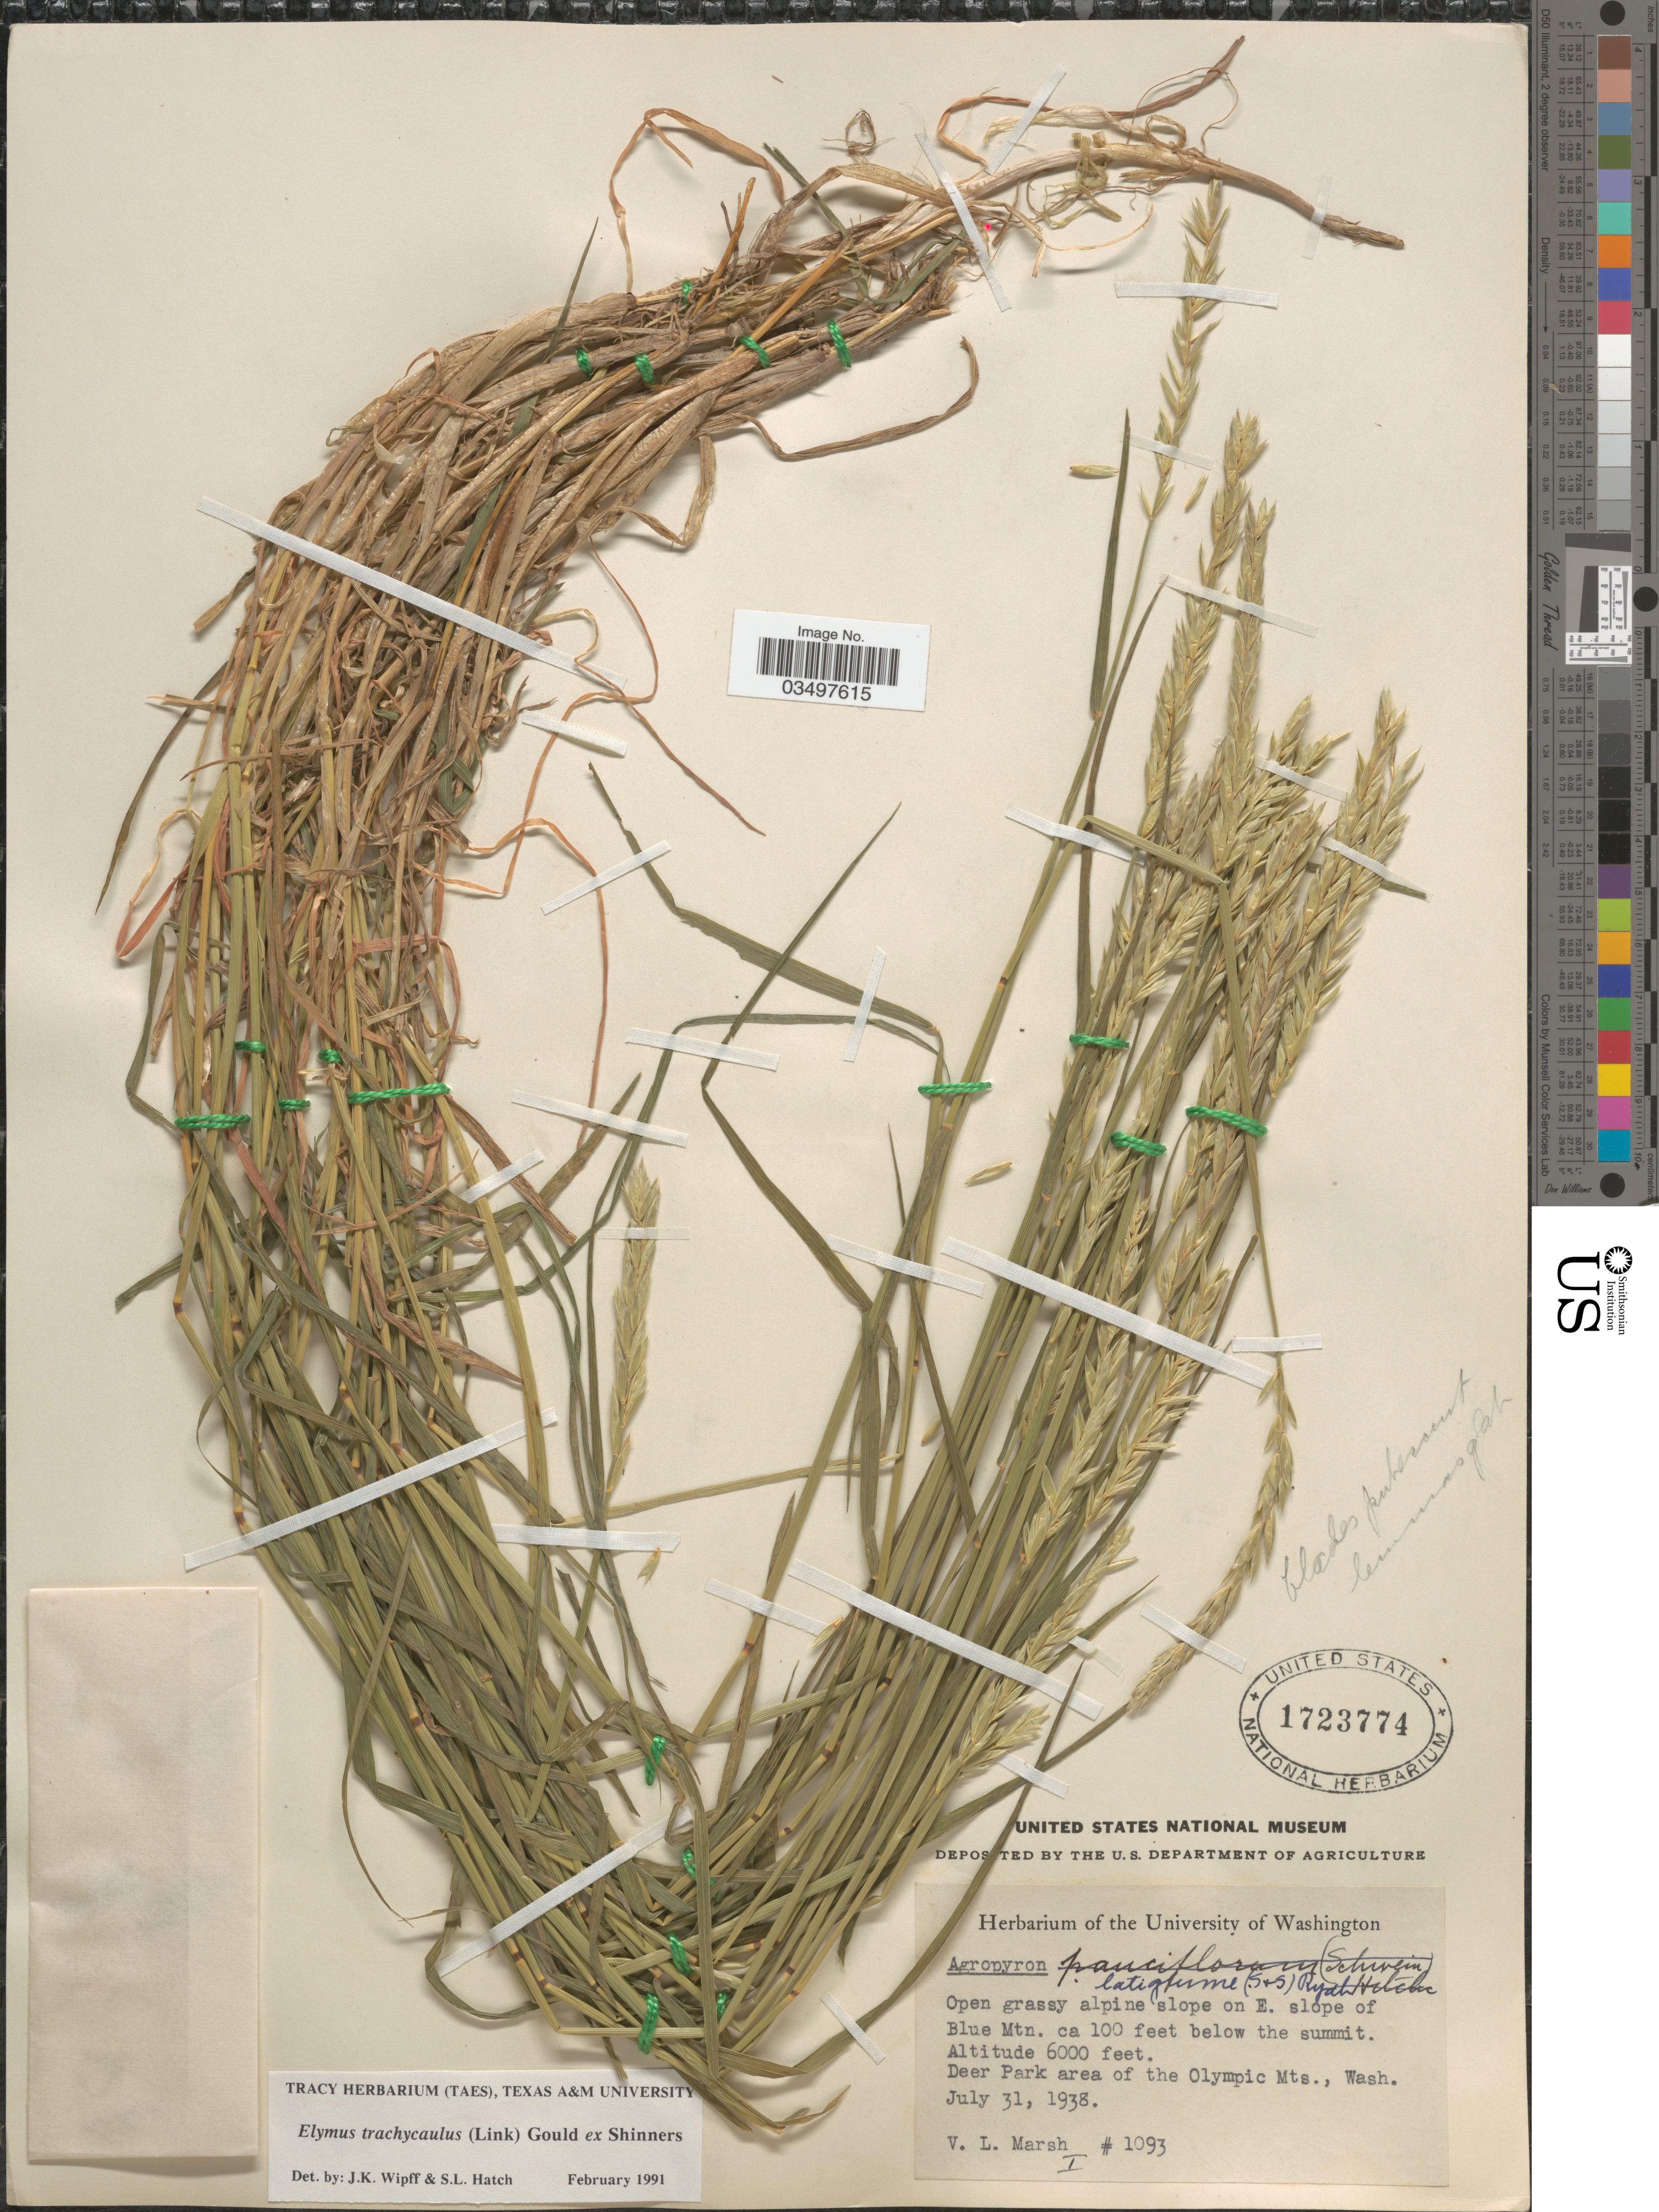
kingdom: Plantae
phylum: Tracheophyta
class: Liliopsida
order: Poales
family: Poaceae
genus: Elymus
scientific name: Elymus trachycaulus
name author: (Link) Gould ex Shinners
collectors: V. L. Marsh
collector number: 1093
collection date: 1938-07-31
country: United States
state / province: Washington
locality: Open grassy alpine slope on E. slope of Blue Mtn. ca 100 feet below the summit. Deer Park area of the Olympic Mts.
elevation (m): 1829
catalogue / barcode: US 1723774